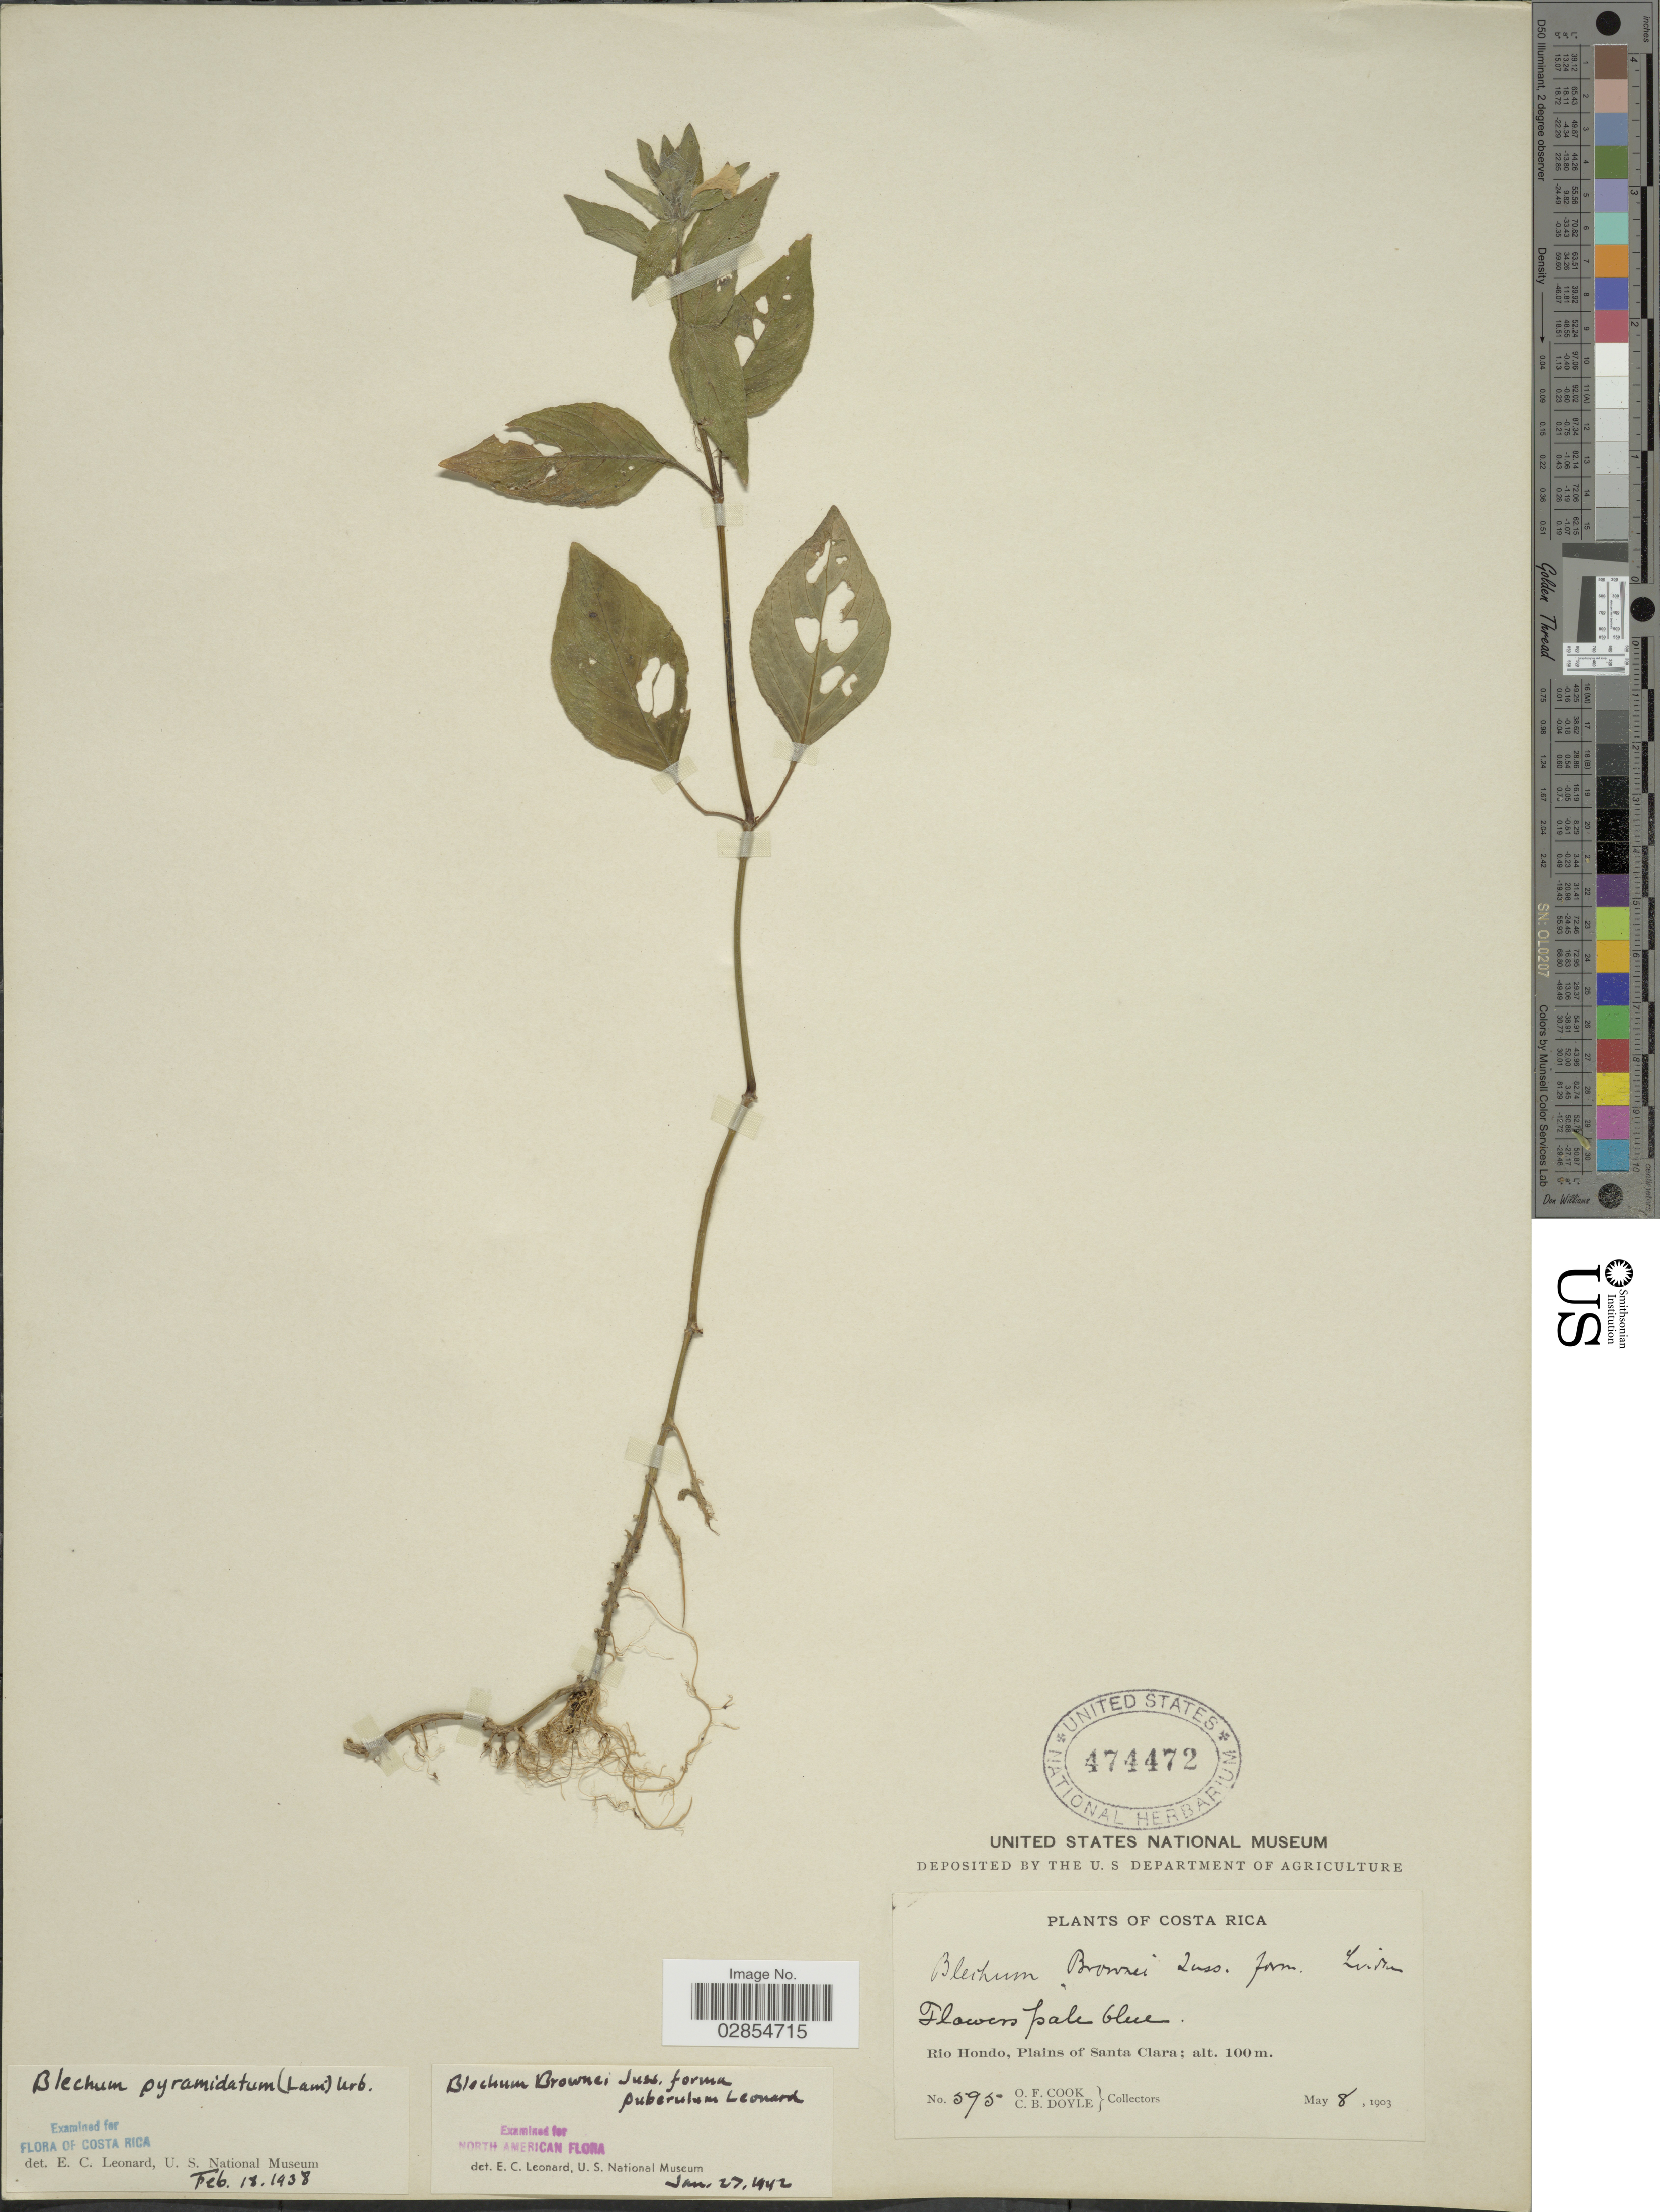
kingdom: Plantae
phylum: Tracheophyta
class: Magnoliopsida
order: Lamiales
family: Acanthaceae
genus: Blechum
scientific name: Blechum pyramidatum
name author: (Lam.) Urb.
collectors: O. F. Cook & C. Doyle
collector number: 595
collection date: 1903-05-08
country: Costa Rica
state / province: Limón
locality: Rio Hondo, Plains of Santa Clara.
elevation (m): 100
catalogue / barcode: US 474472